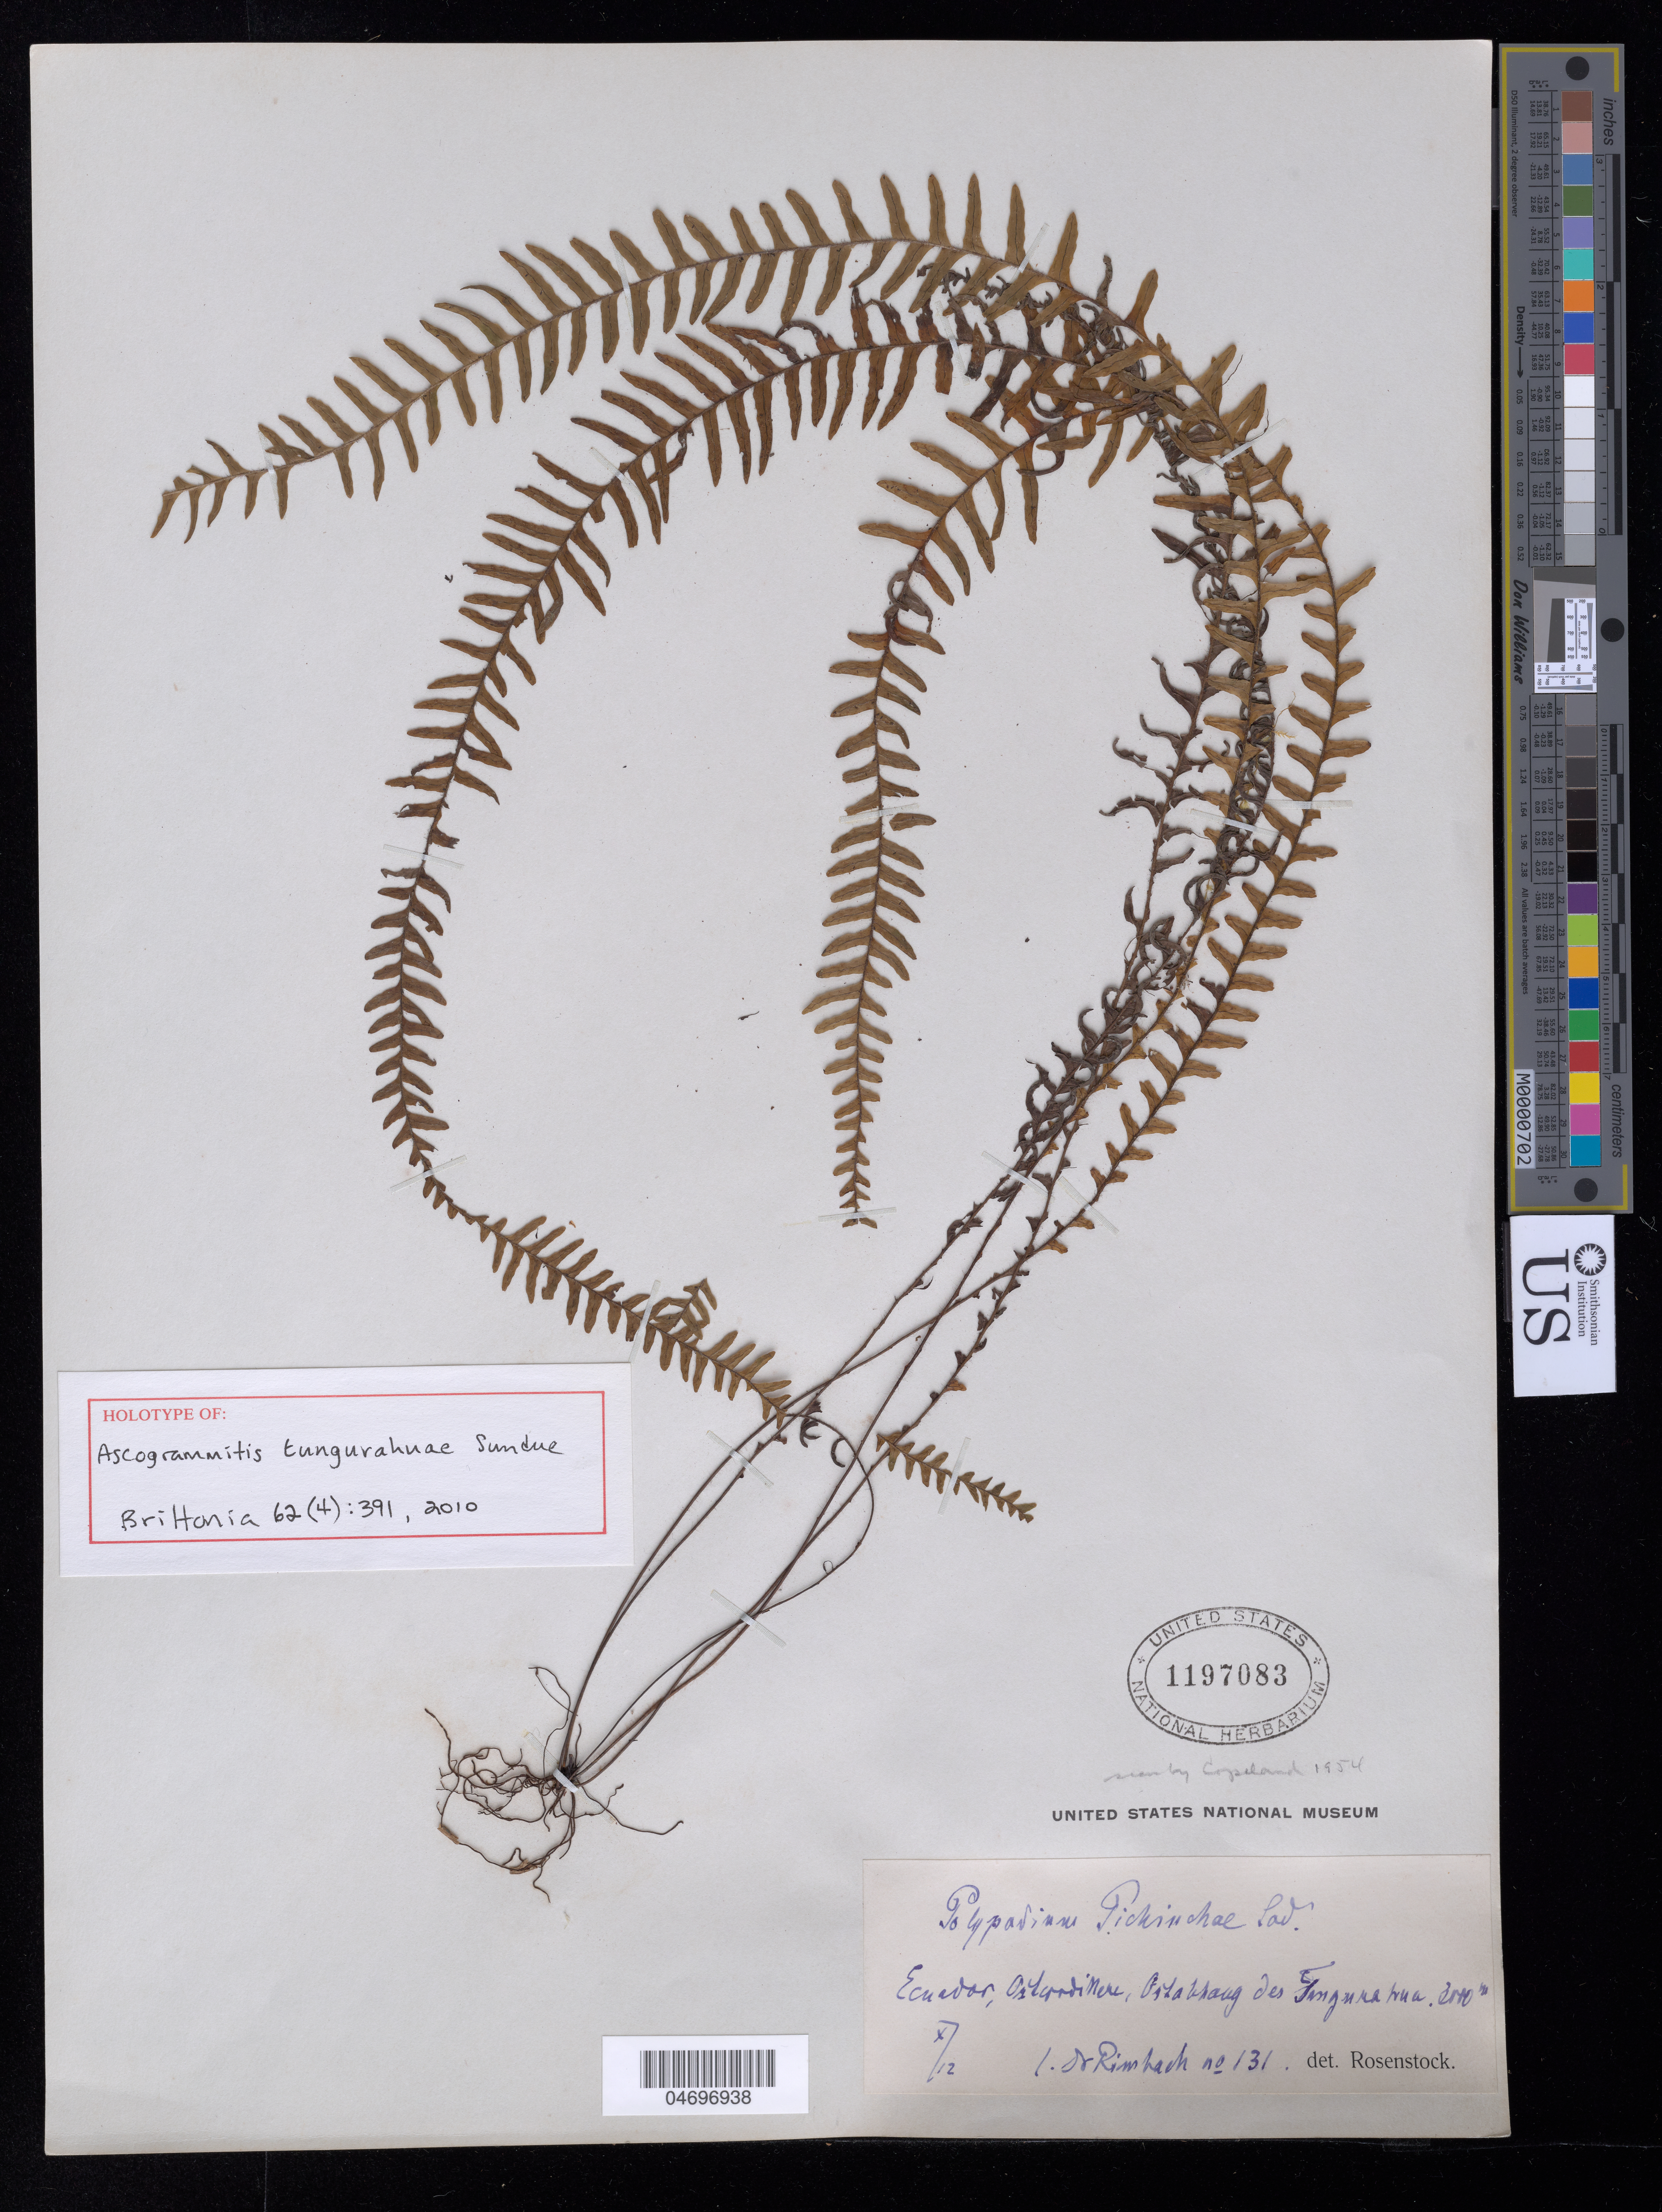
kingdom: Plantae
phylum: Tracheophyta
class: Polypodiopsida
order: Polypodiales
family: Polypodiaceae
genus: Ascogrammitis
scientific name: Ascogrammitis tungurahuae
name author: Sundue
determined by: Sundue, Michael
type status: Holotype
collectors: A. Rimbach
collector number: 131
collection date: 1912-10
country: Ecuador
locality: Tungurahua.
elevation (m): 3000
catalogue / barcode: US 1197083